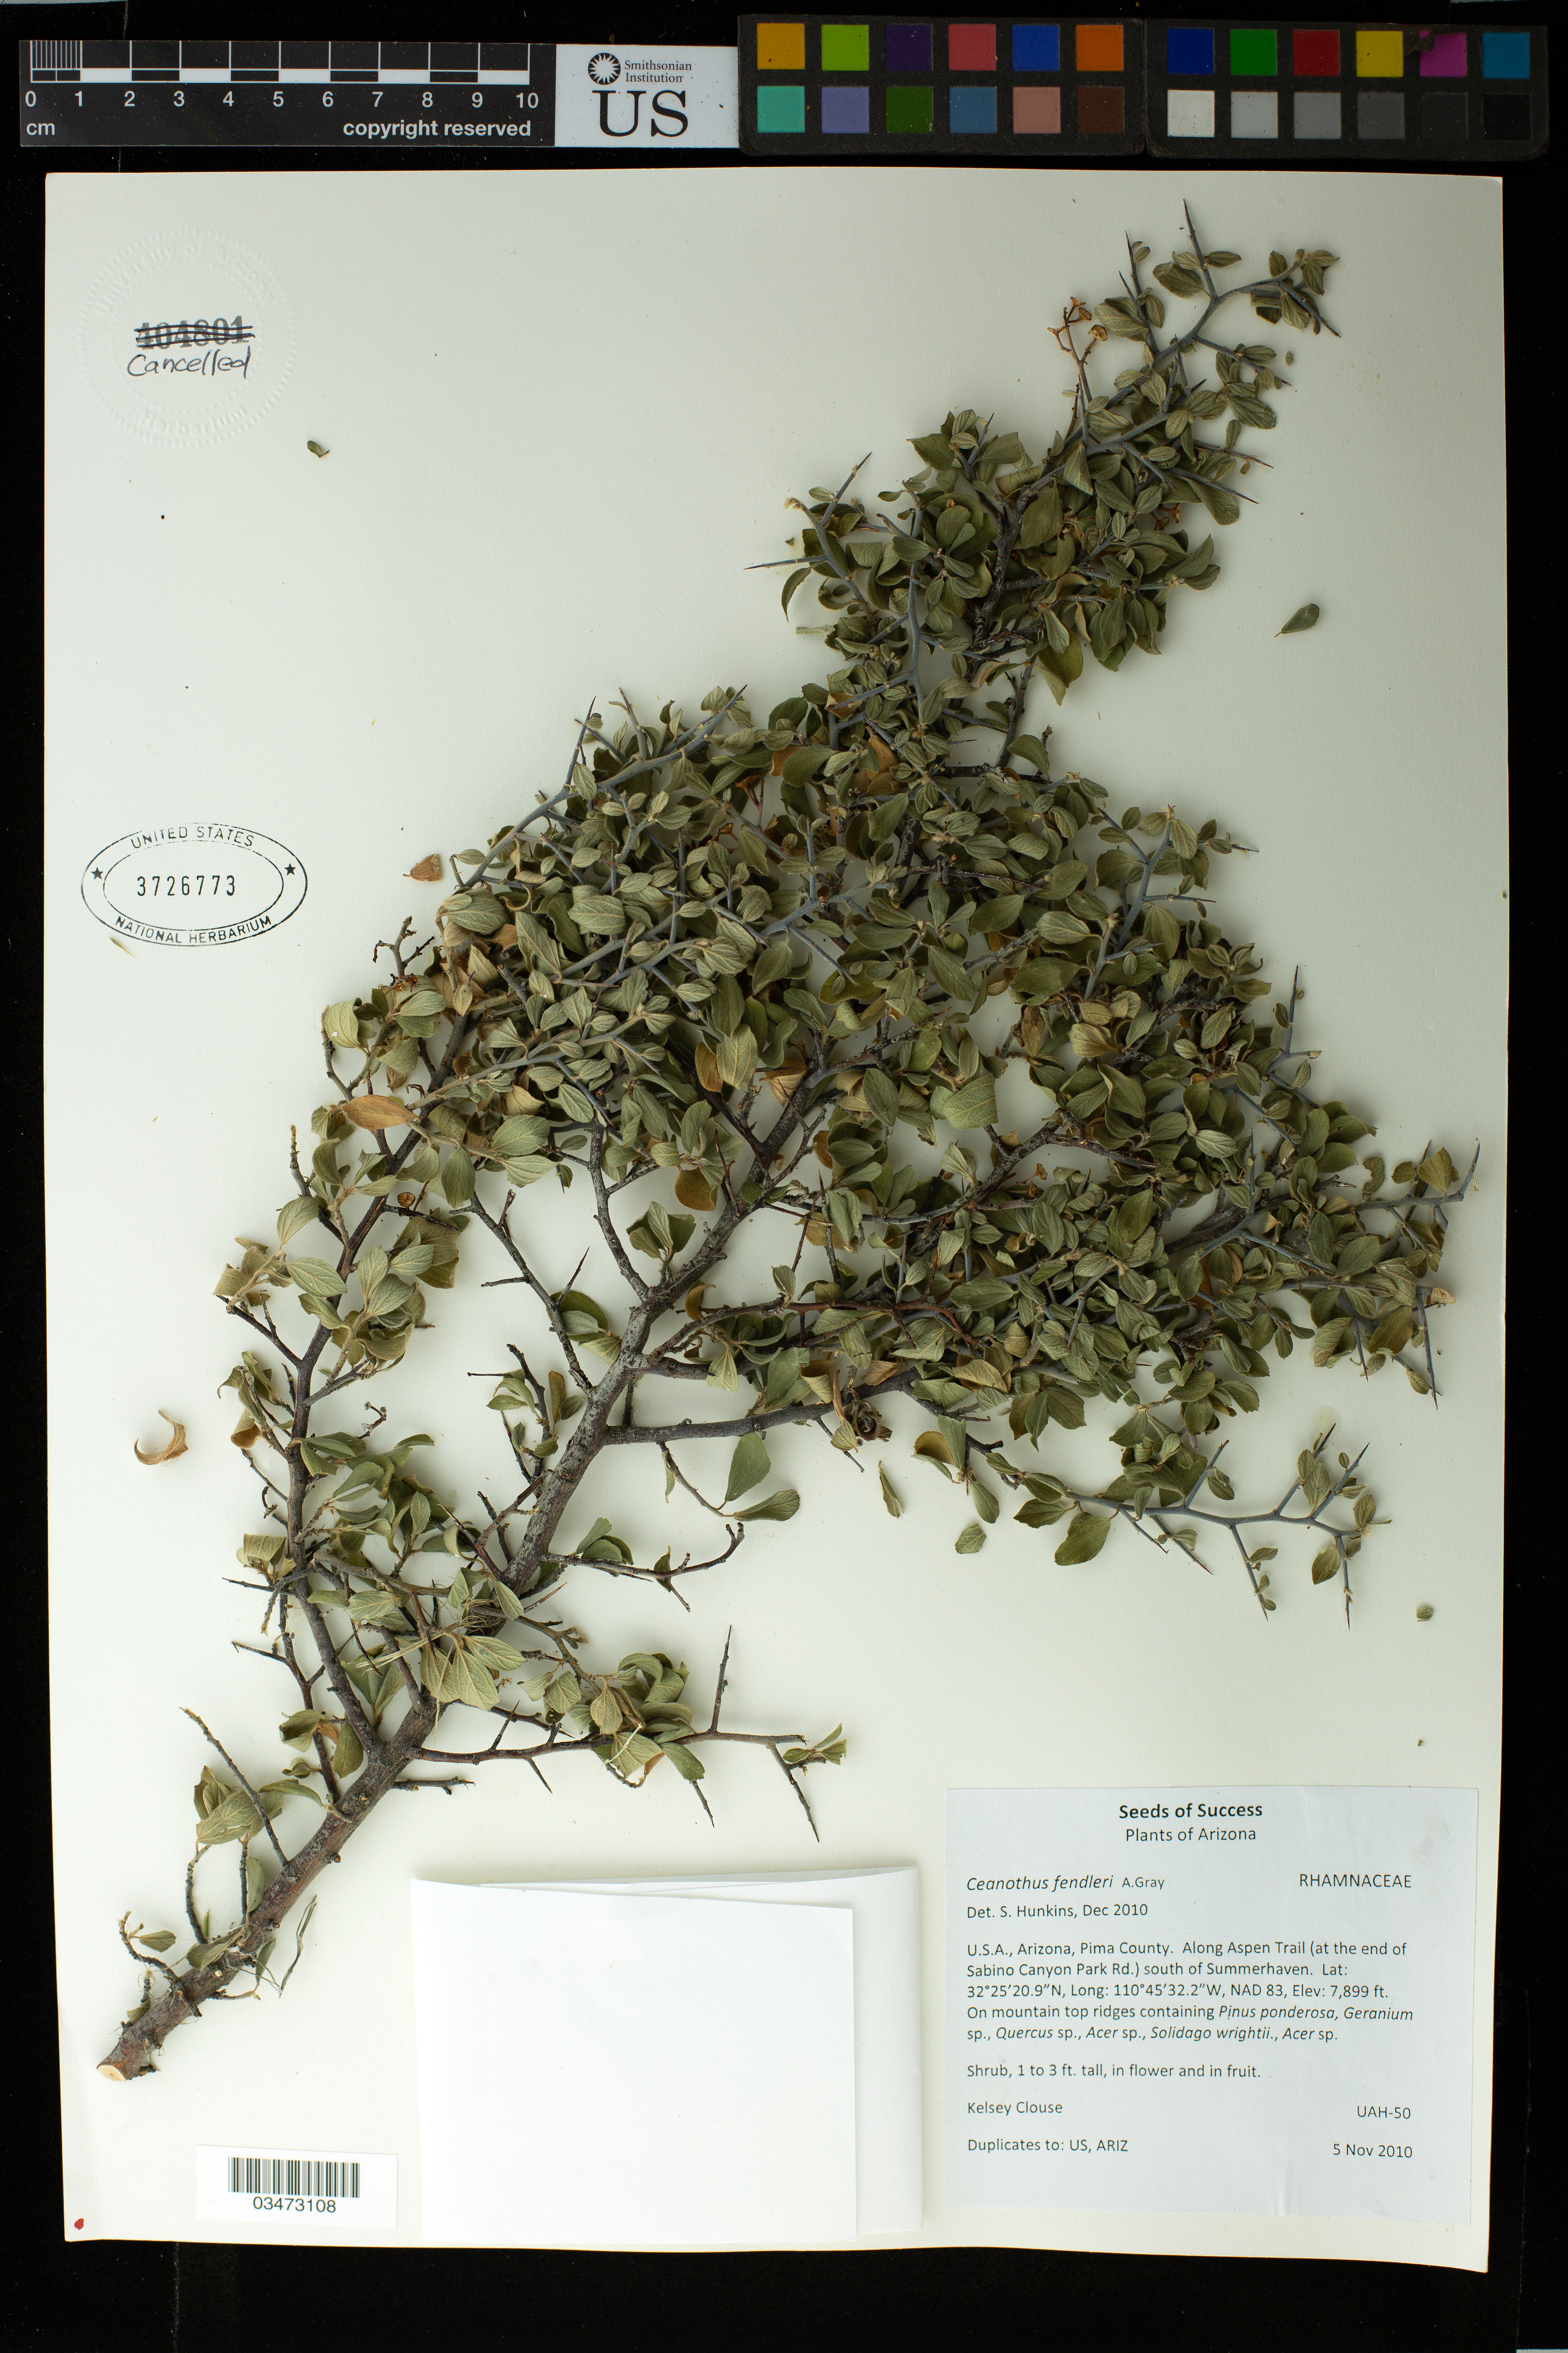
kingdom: Plantae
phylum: Tracheophyta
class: Magnoliopsida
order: Rosales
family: Rhamnaceae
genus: Ceanothus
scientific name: Ceanothus fendleri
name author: A. Gray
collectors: K. Clouse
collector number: UAH-50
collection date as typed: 05 Nov 2010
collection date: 2010-11-05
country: United States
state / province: Arizona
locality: Pima County. Along Aspen Trail (at the end of Sabino Canyon Park Rd.) south of Summerhaven.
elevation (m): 2408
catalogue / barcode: US 3726773